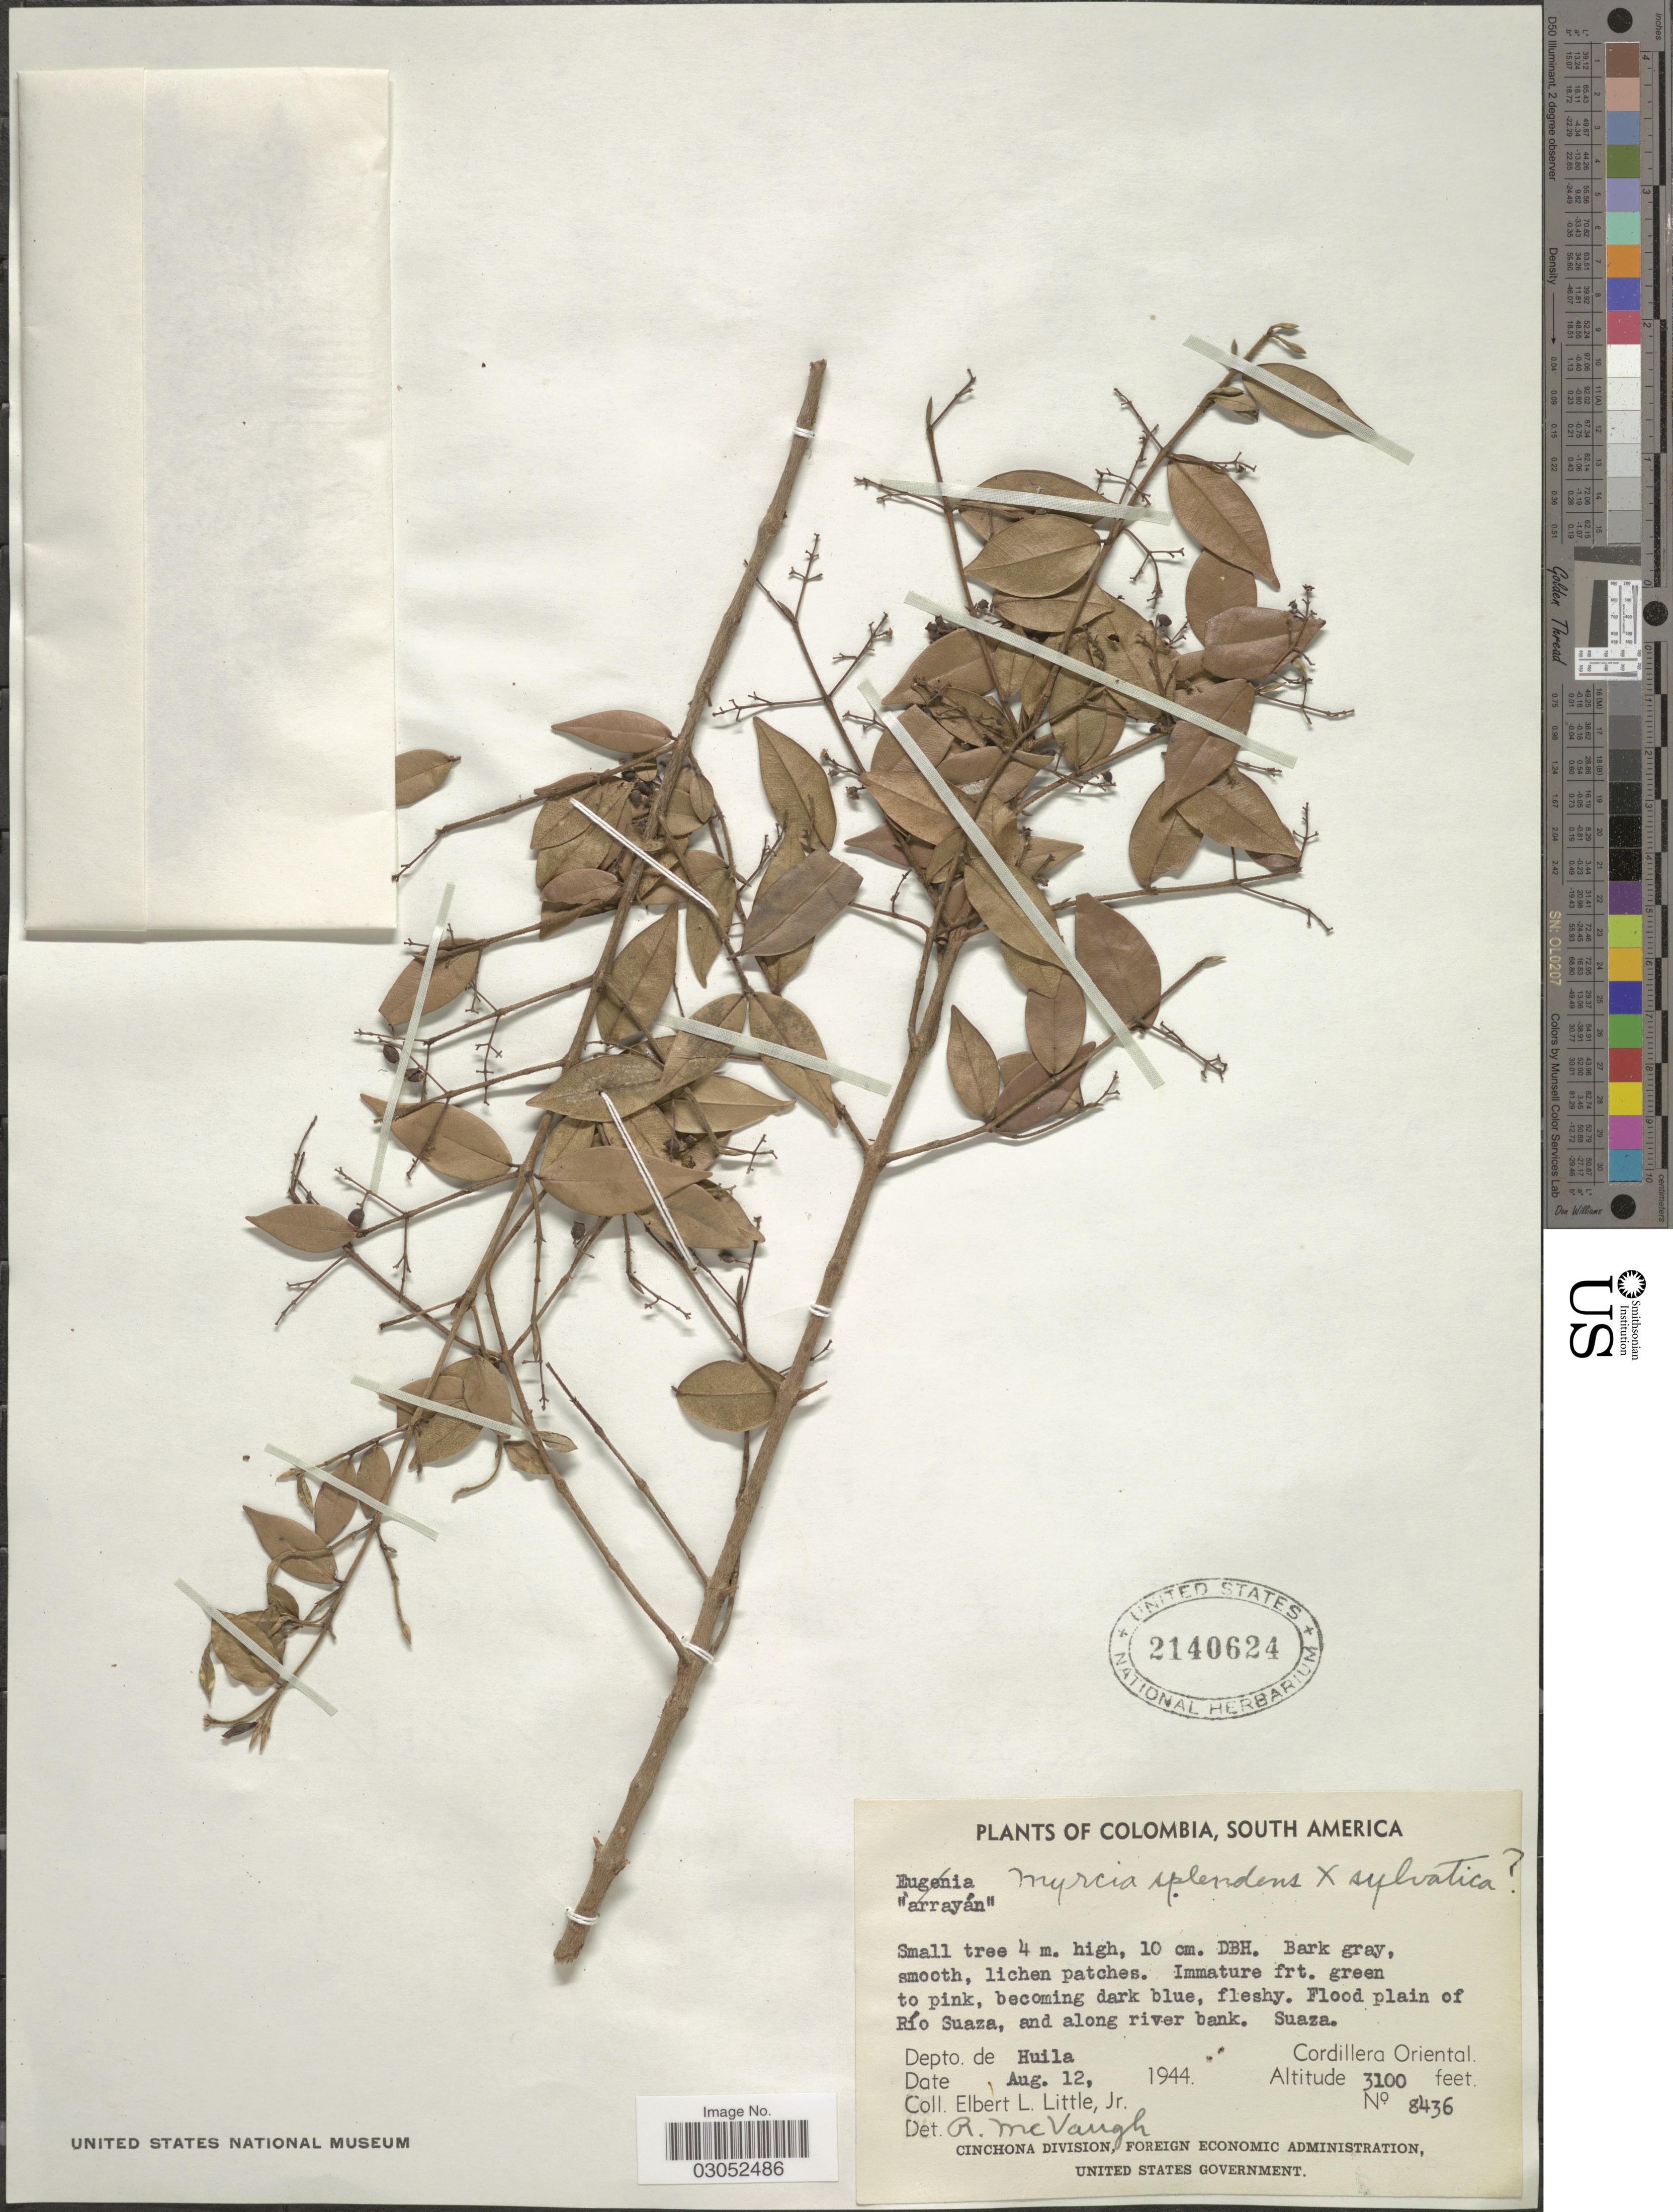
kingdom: Plantae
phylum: Tracheophyta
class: Magnoliopsida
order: Myrtales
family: Myrtaceae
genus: Myrcia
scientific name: Myrcia splendens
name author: (Sw.) DC.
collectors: E. L. Little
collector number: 8436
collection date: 1944-08-12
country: Colombia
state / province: Huila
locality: Flood plain of Río Suaza, and along river bank. Suaza. Depto. de Huila. Cordillera Oriental.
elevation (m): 945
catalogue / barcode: US 2140624